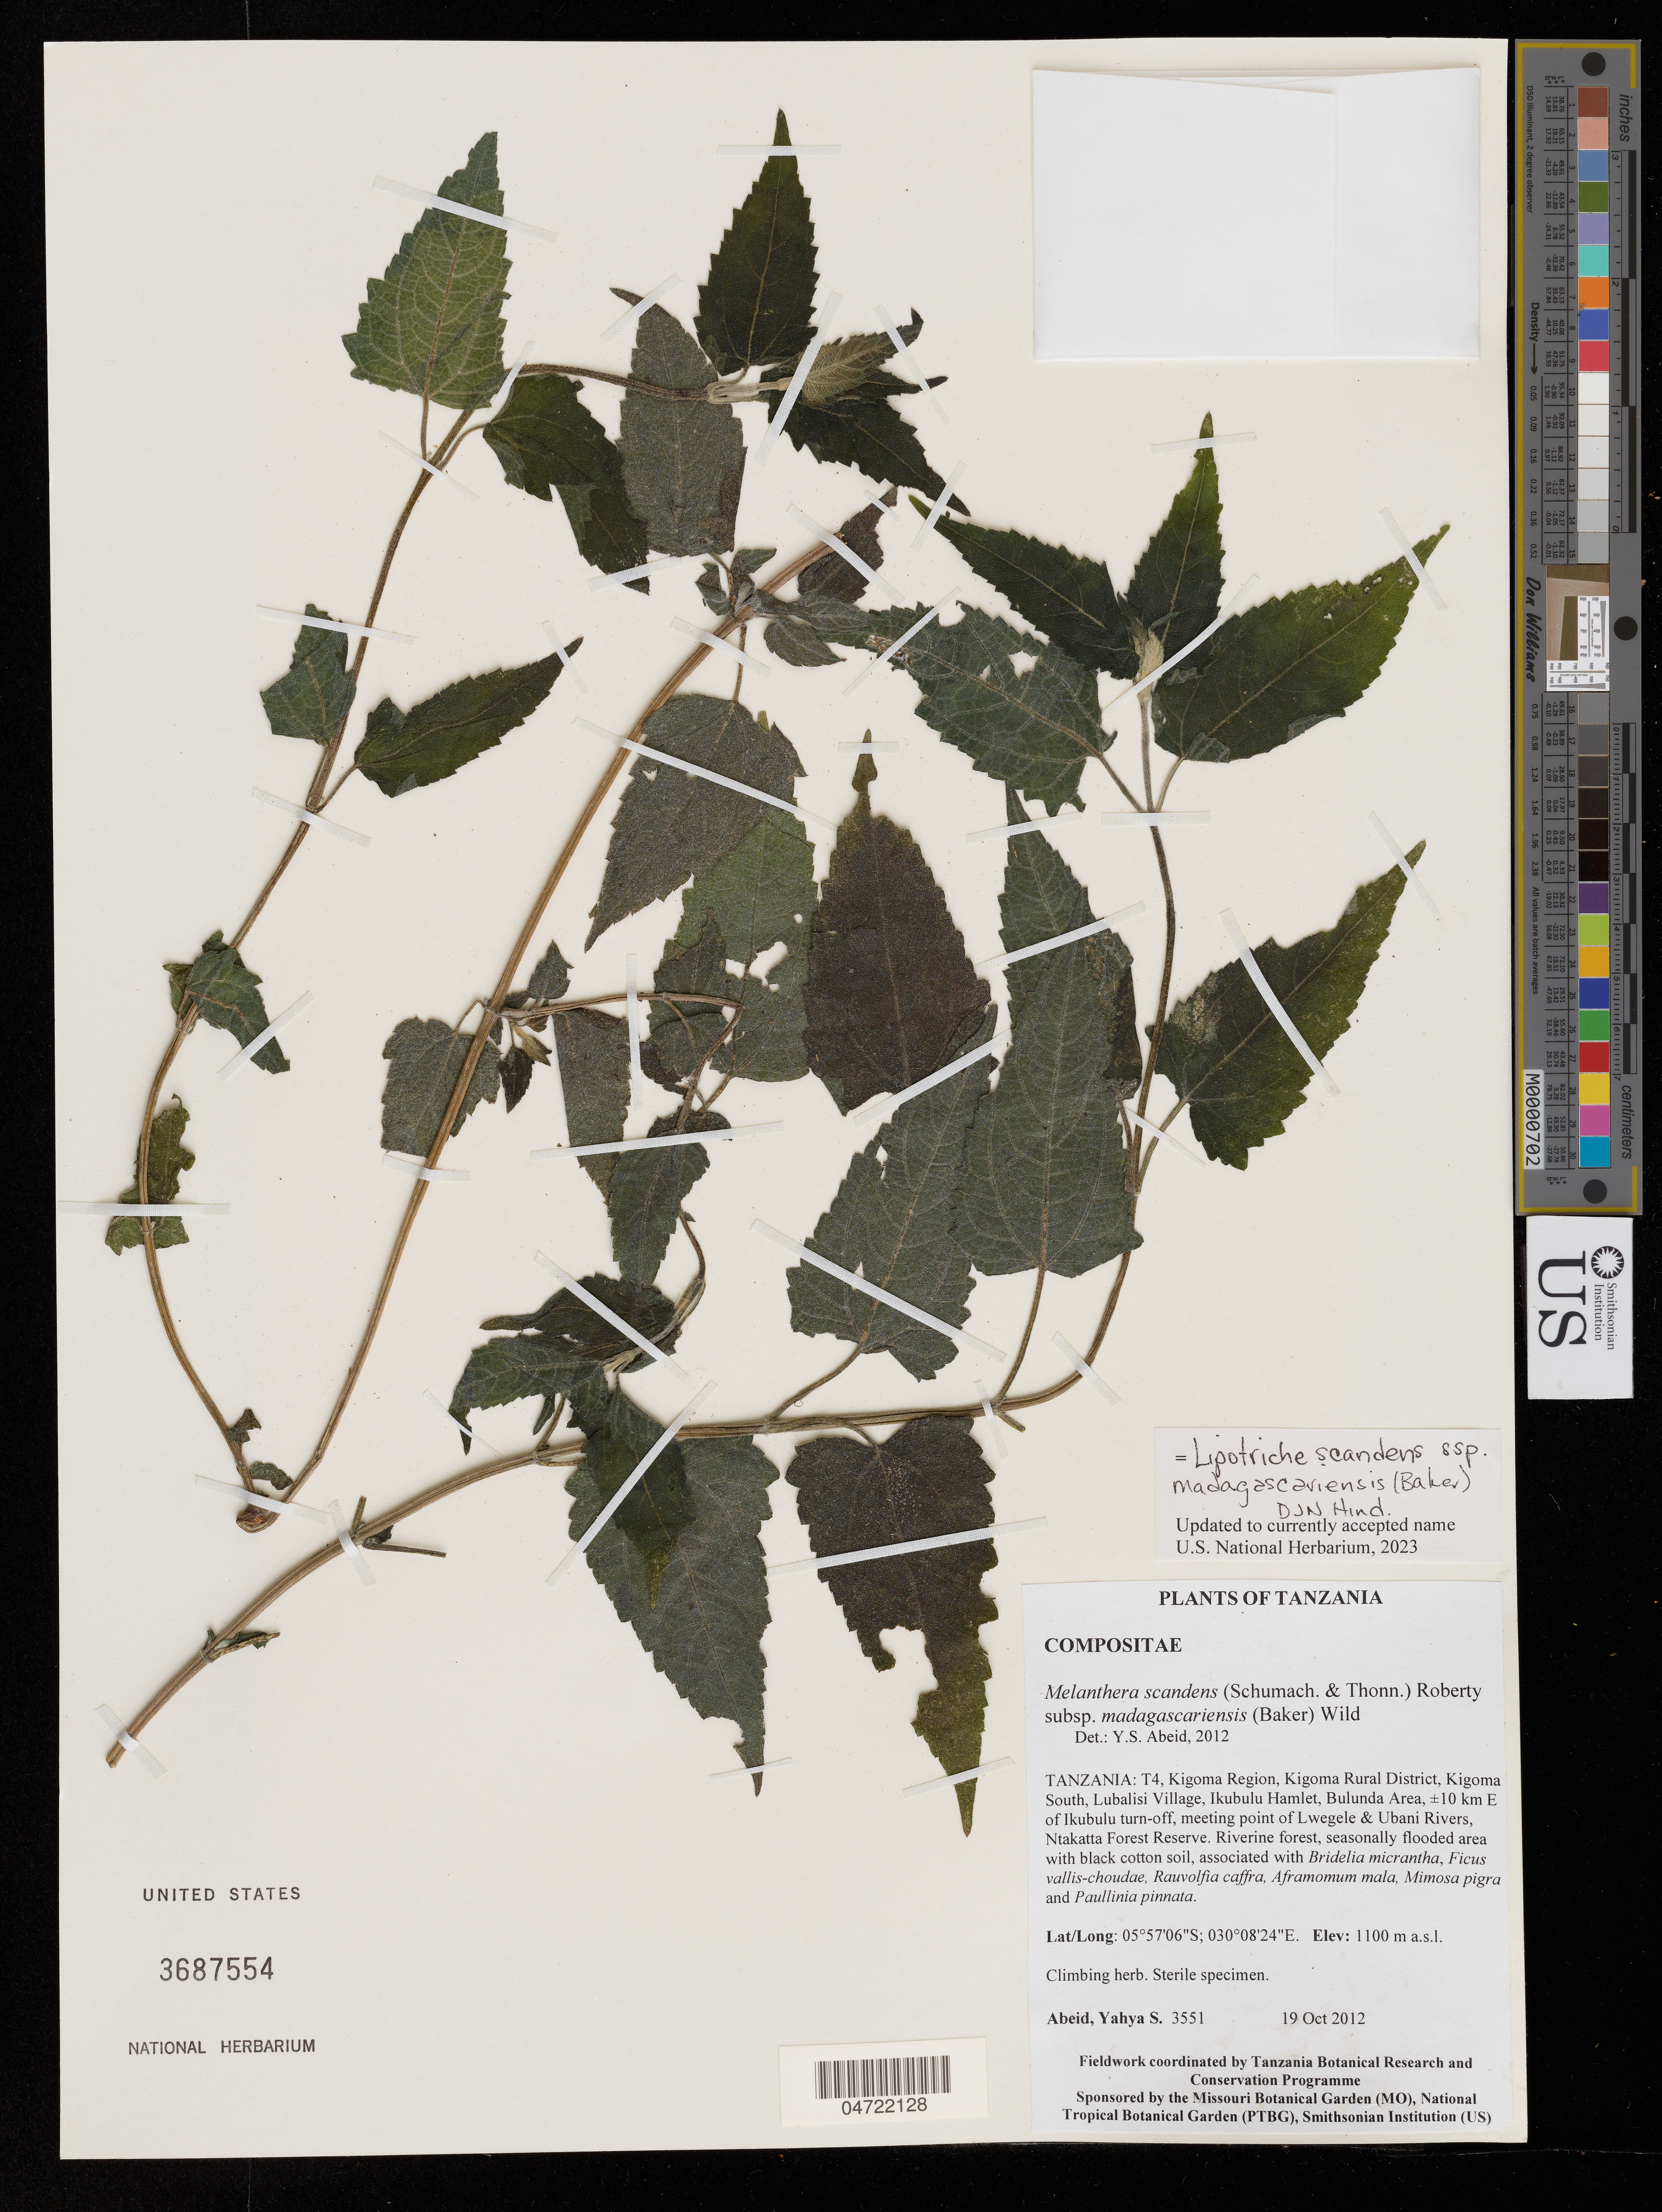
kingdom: Plantae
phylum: Tracheophyta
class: Magnoliopsida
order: Asterales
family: Asteraceae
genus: Lipotriche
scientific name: Lipotriche scandens subsp. madagascariensis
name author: (Baker) D.J.N. Hind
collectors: Y. Abeid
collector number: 3551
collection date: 2012-10-19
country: Tanzania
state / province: Kigoma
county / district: Kigoma Rural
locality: Kigoma South, Lubalisi Village, Ikubulu Hamlet, Bulund Area, ca. km E of Ikubulu turn-off, meeting point of Lwegele & Urbani River, Ntakatta Forest Reserve.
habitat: Riverine forest, seasonally flooded area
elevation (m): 1100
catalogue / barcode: US 3687554